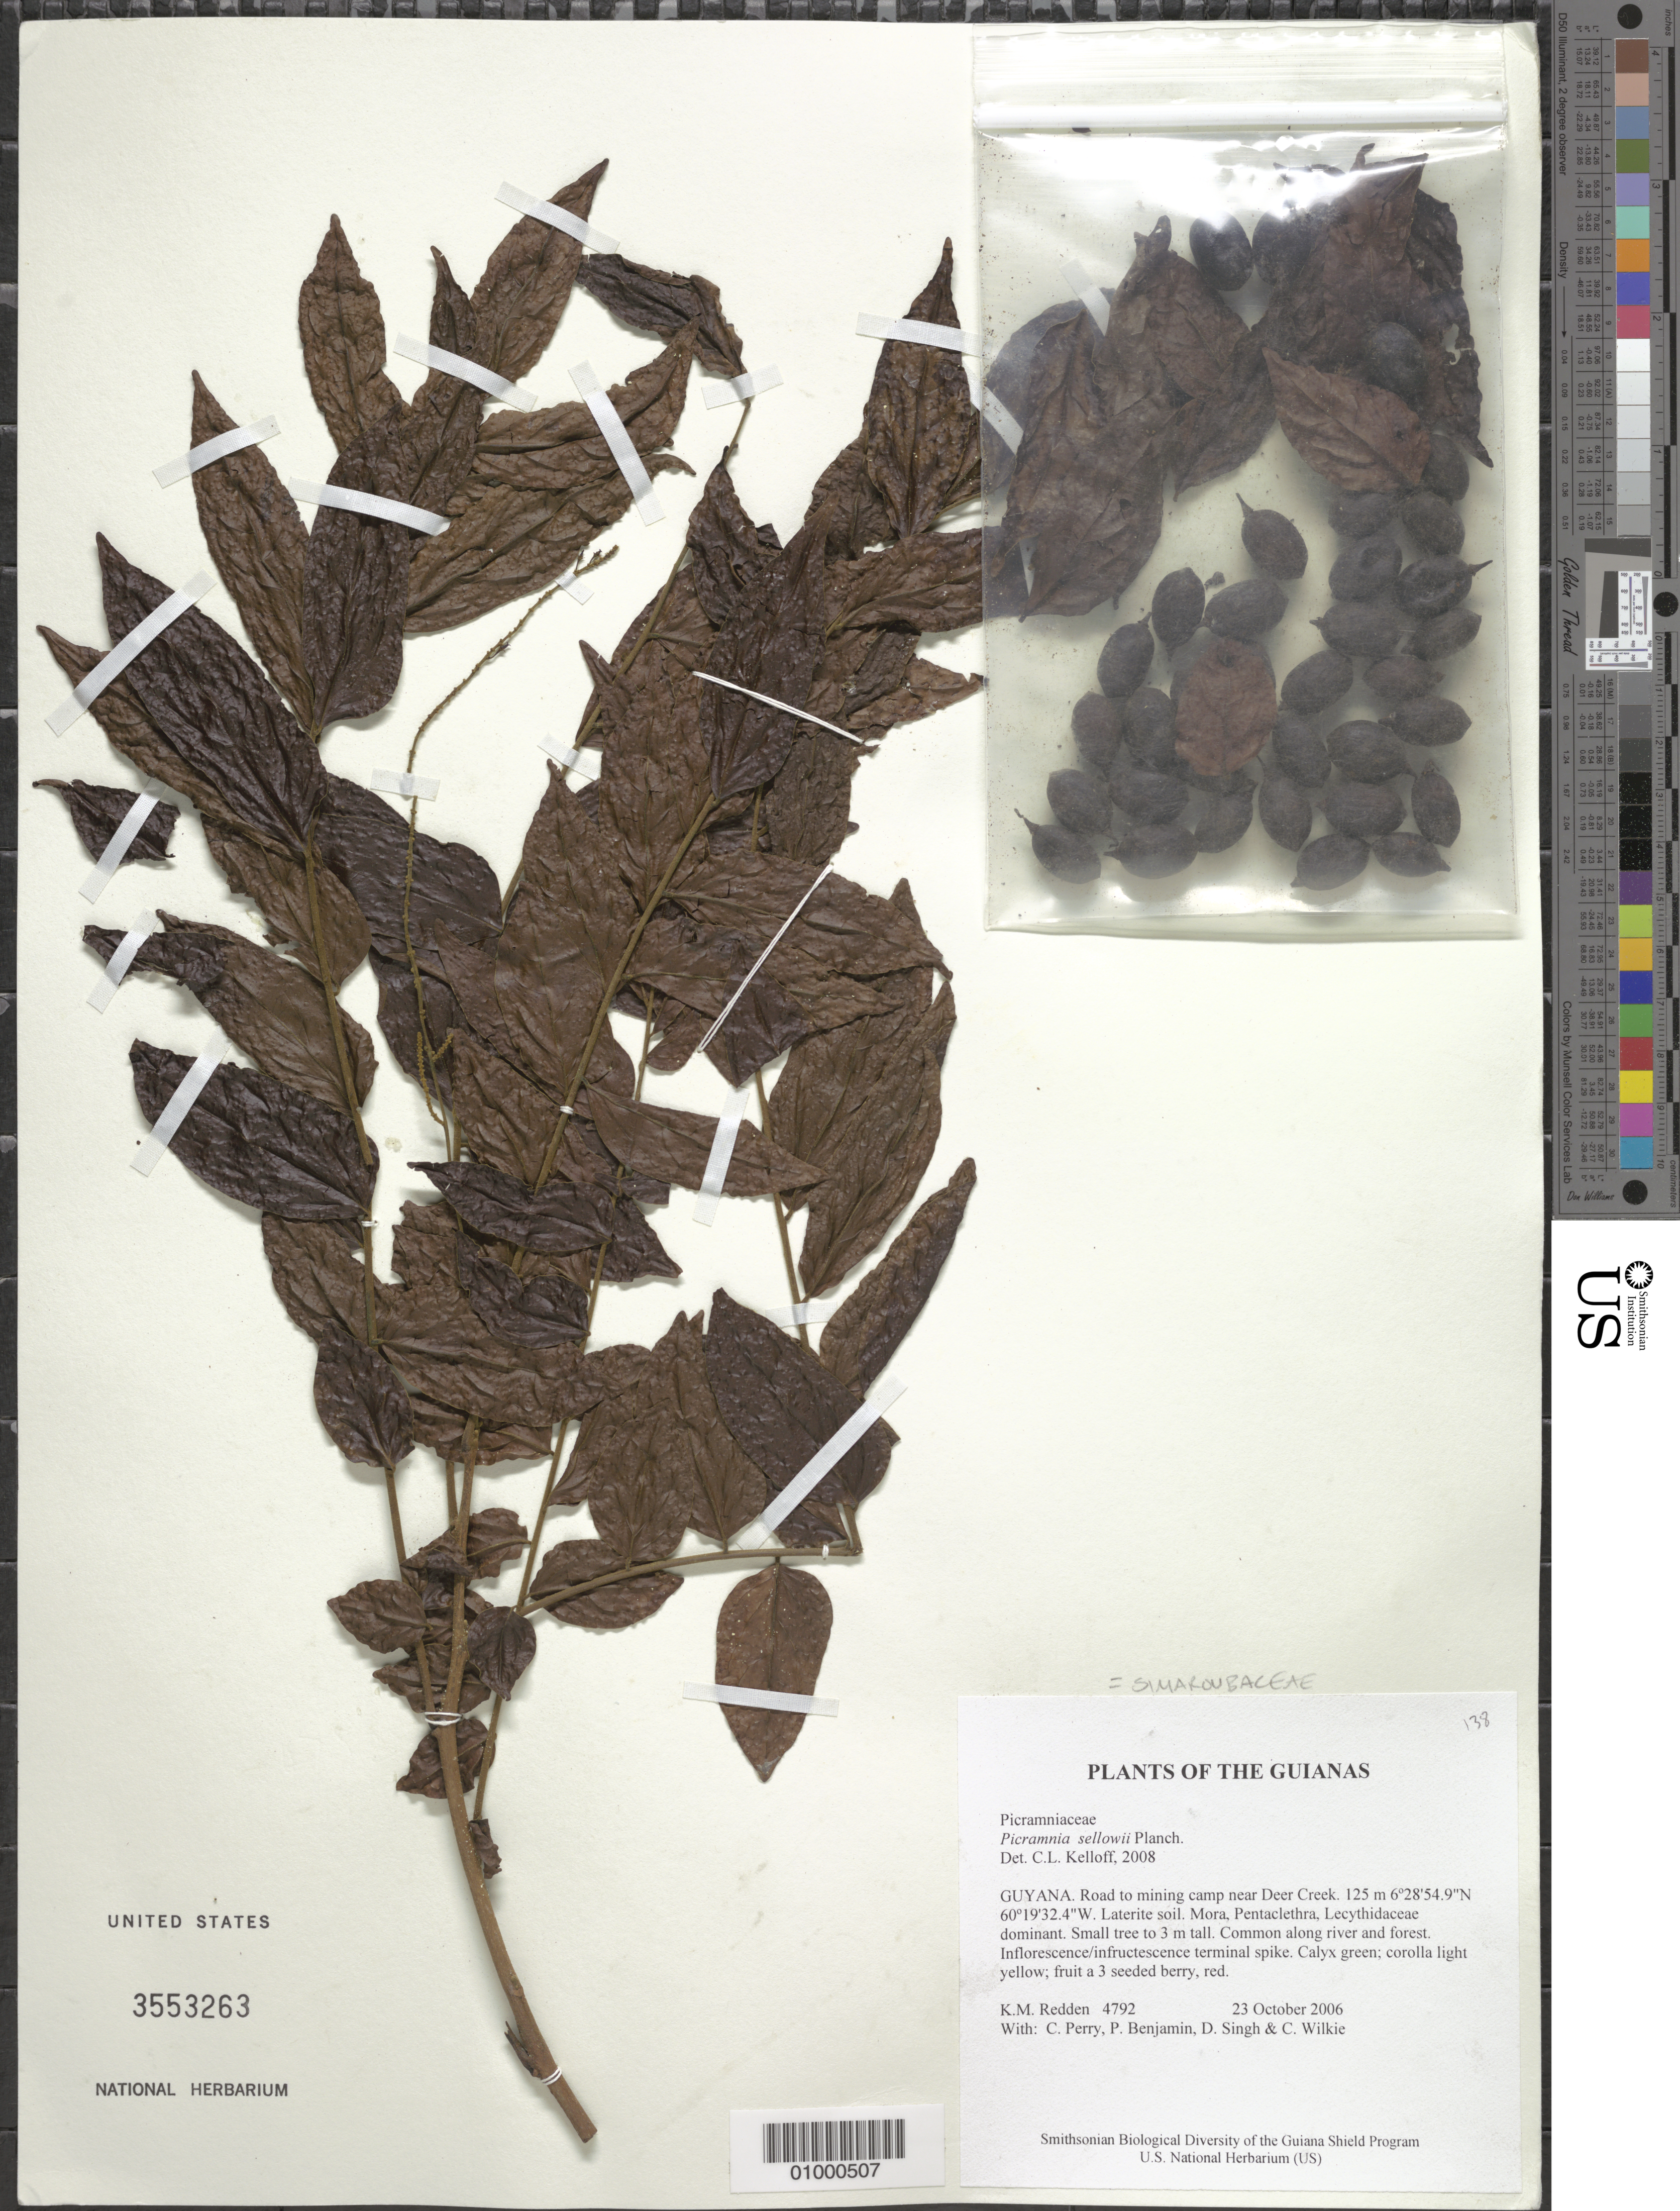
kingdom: Plantae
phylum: Tracheophyta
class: Magnoliopsida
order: Picramniales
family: Picramniaceae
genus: Picramnia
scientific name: Picramnia sellowii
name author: Planch.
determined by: Kelloff, Carol L., (US), Smithsonian Institution - National Museum of Natural History (UNITED STATES)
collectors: K. M. Redden, C. Perry, P. Benjamin, D. Singh & C. Wilkie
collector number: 4792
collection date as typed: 23 October 2006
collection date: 2006-10-23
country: Guyana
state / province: Cuyuni-Mazaruni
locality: Road to mining camp near Deer Creek.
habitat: Laterite soil. Mora, Pentaclethra, Lecythidaceae dominant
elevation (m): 125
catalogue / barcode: US 3553263